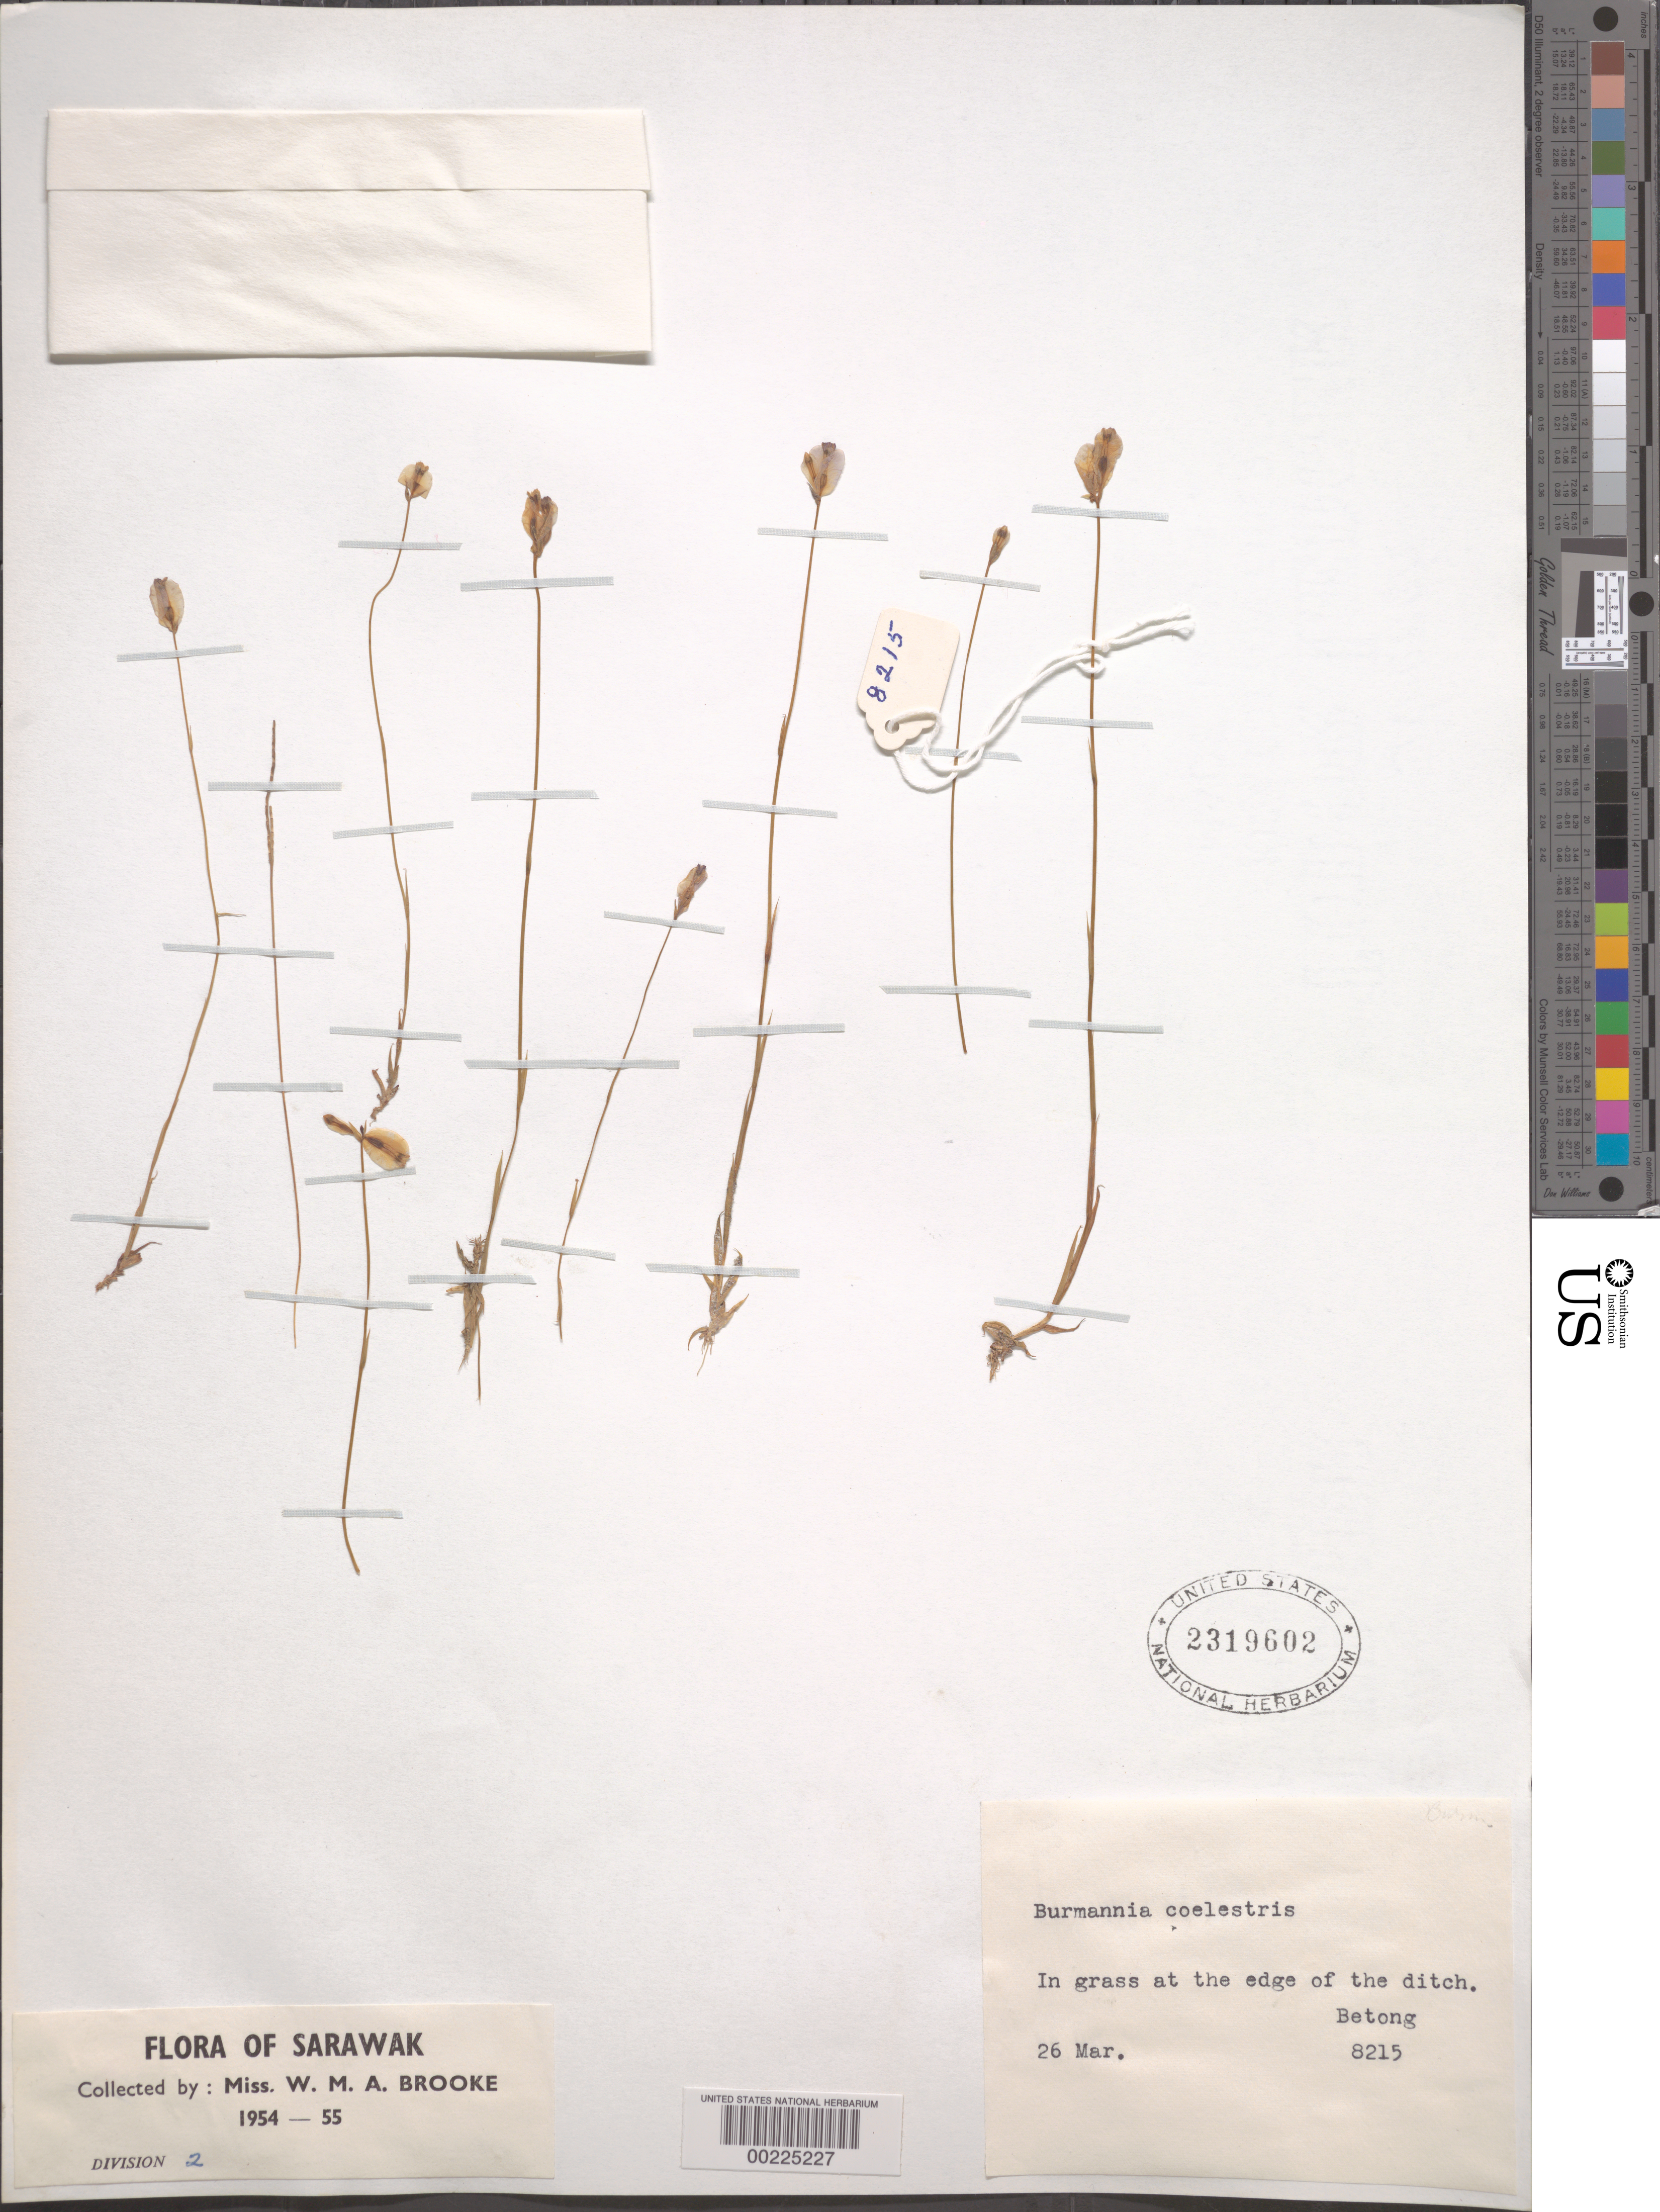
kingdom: Plantae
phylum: Tracheophyta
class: Liliopsida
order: Dioscoreales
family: Burmanniaceae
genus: Burmannia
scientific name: Burmannia coelestis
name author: D. Don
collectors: W. Brooke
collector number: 8215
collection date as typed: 26 Mar 1954 or 26 Mar 1955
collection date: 1954-03-26 or 1955-03-26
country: Malaysia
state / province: Sarawak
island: Borneo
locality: Betong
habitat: In grass at the edge of the ditch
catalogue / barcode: US 2319602